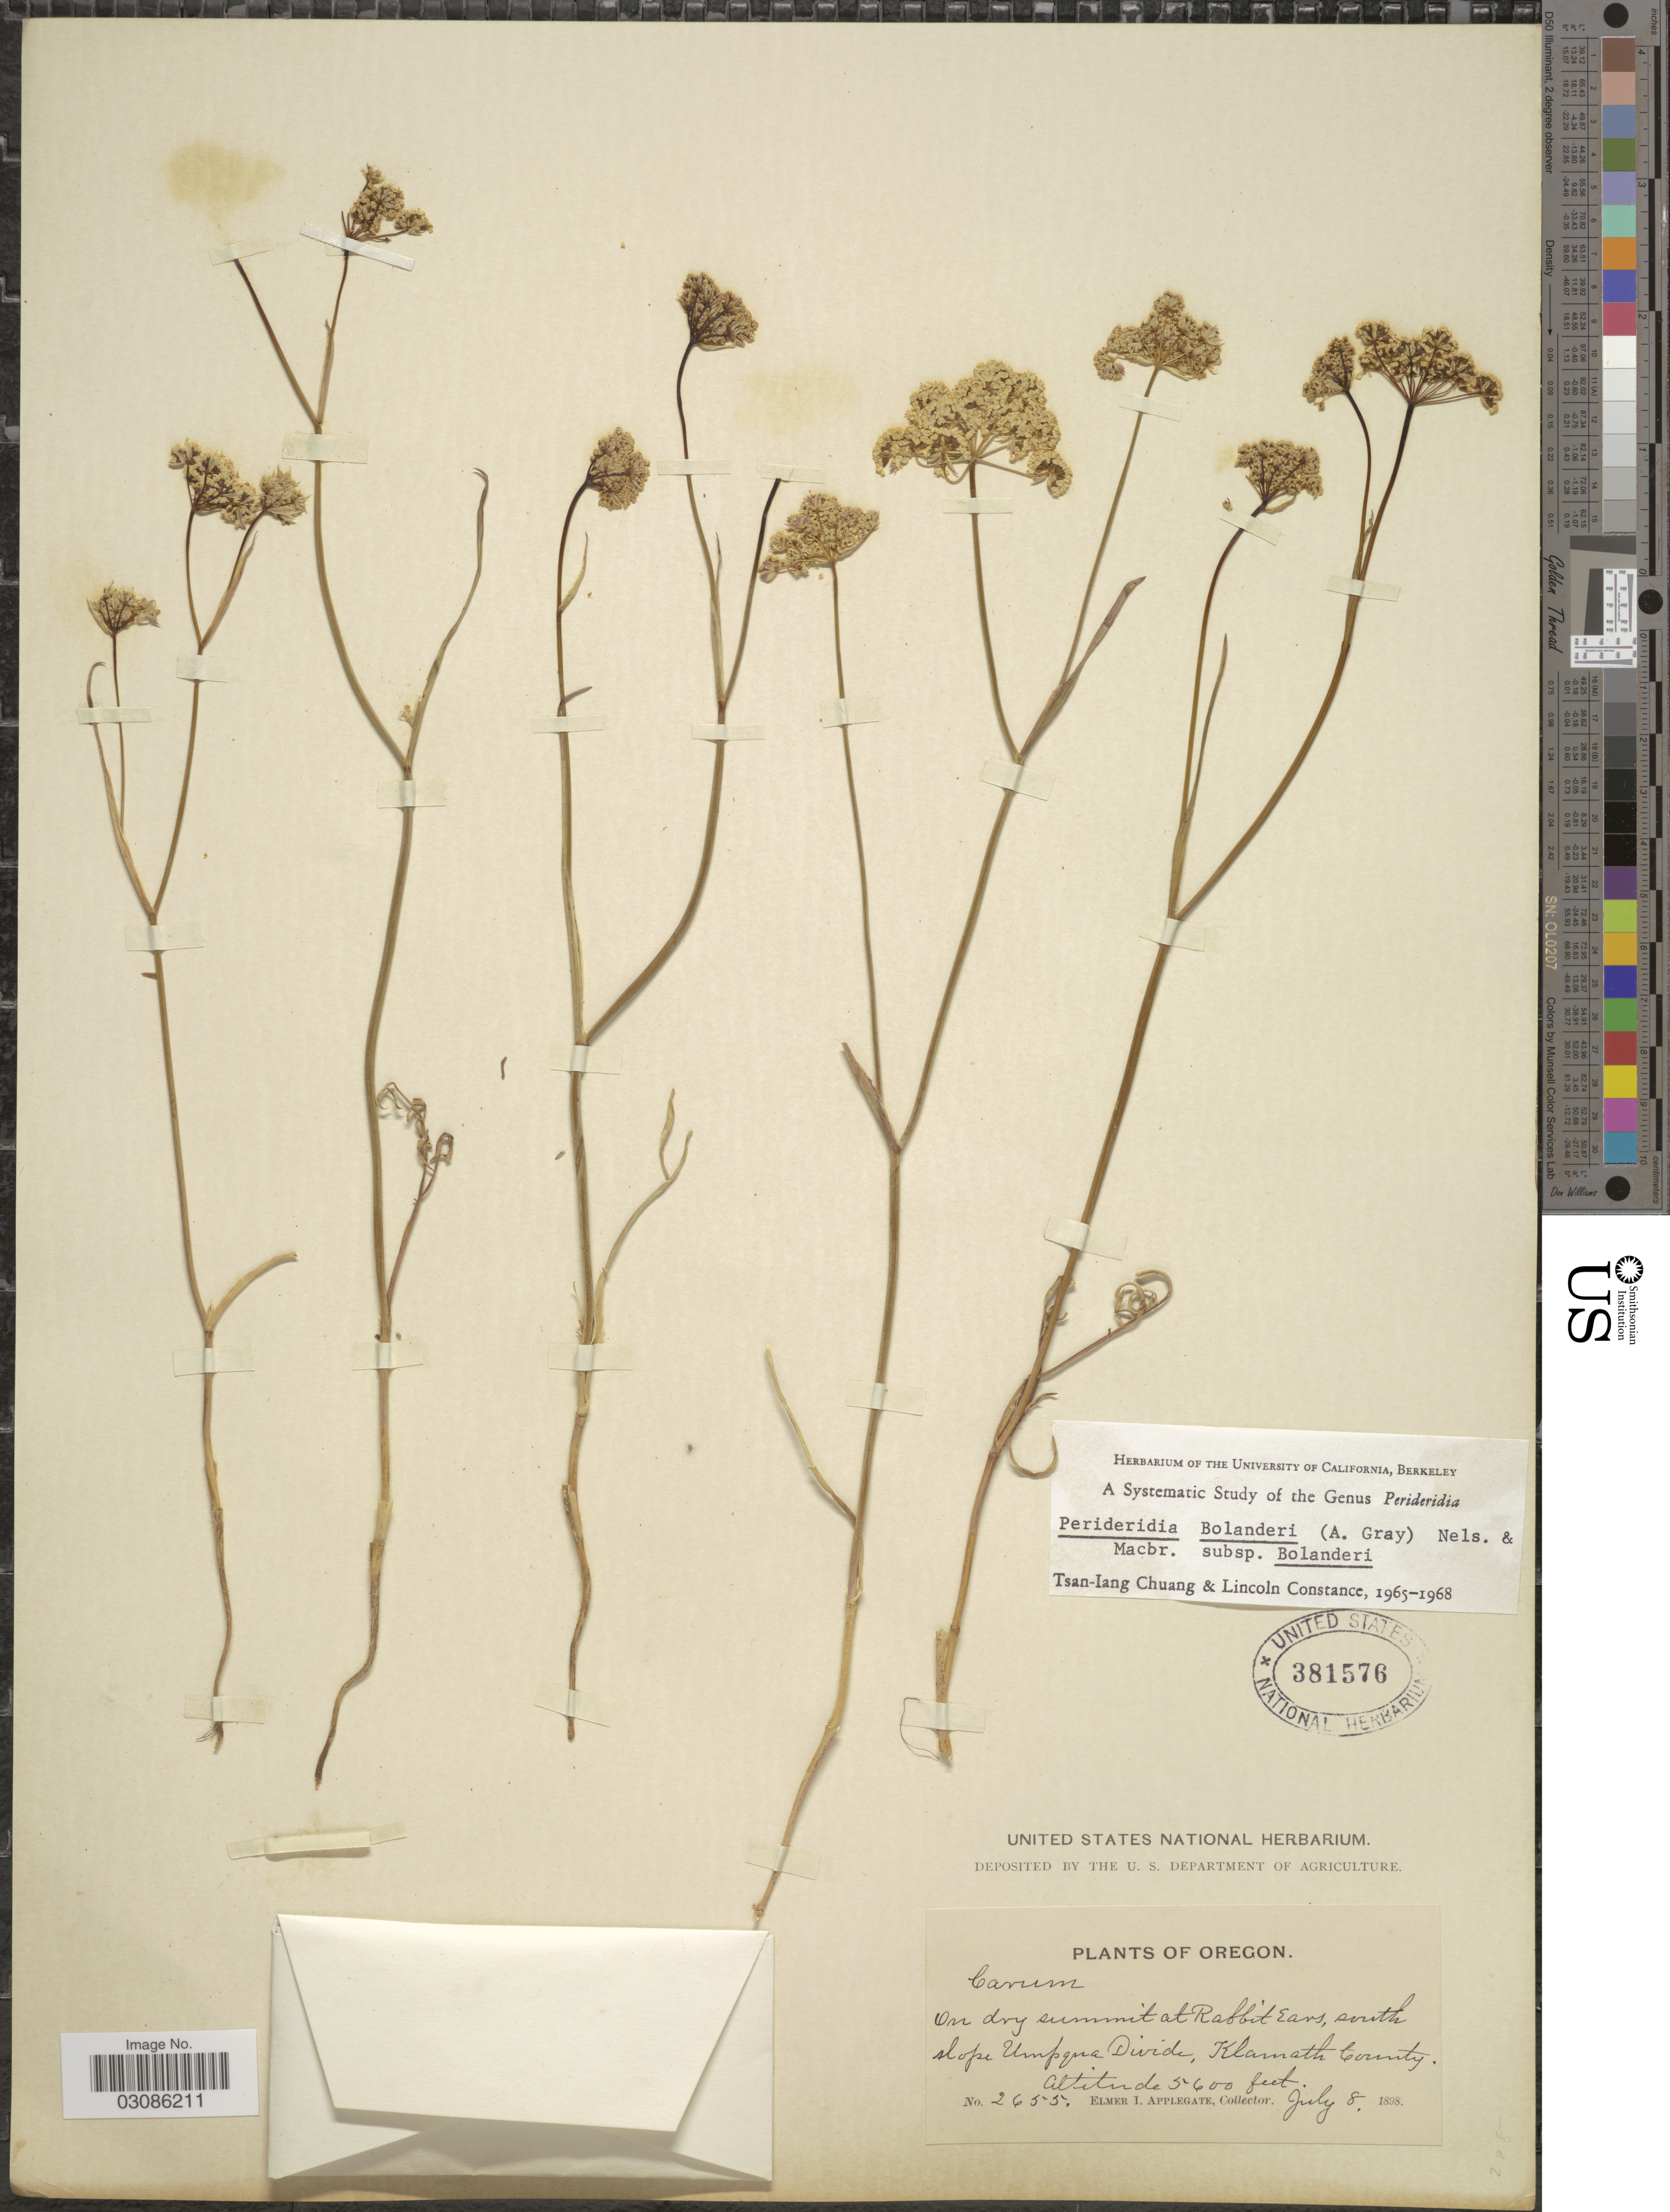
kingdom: Plantae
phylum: Tracheophyta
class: Magnoliopsida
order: Apiales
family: Apiaceae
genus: Perideridia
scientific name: Perideridia bolanderi subsp. bolanderi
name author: (A. Gray) A. Nelson & J.F. Macbr.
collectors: E. I. Applegate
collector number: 2655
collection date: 1898-07-08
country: United States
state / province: Oregon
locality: On dry summit Divide, Klamath County.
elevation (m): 1707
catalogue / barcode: US 381576